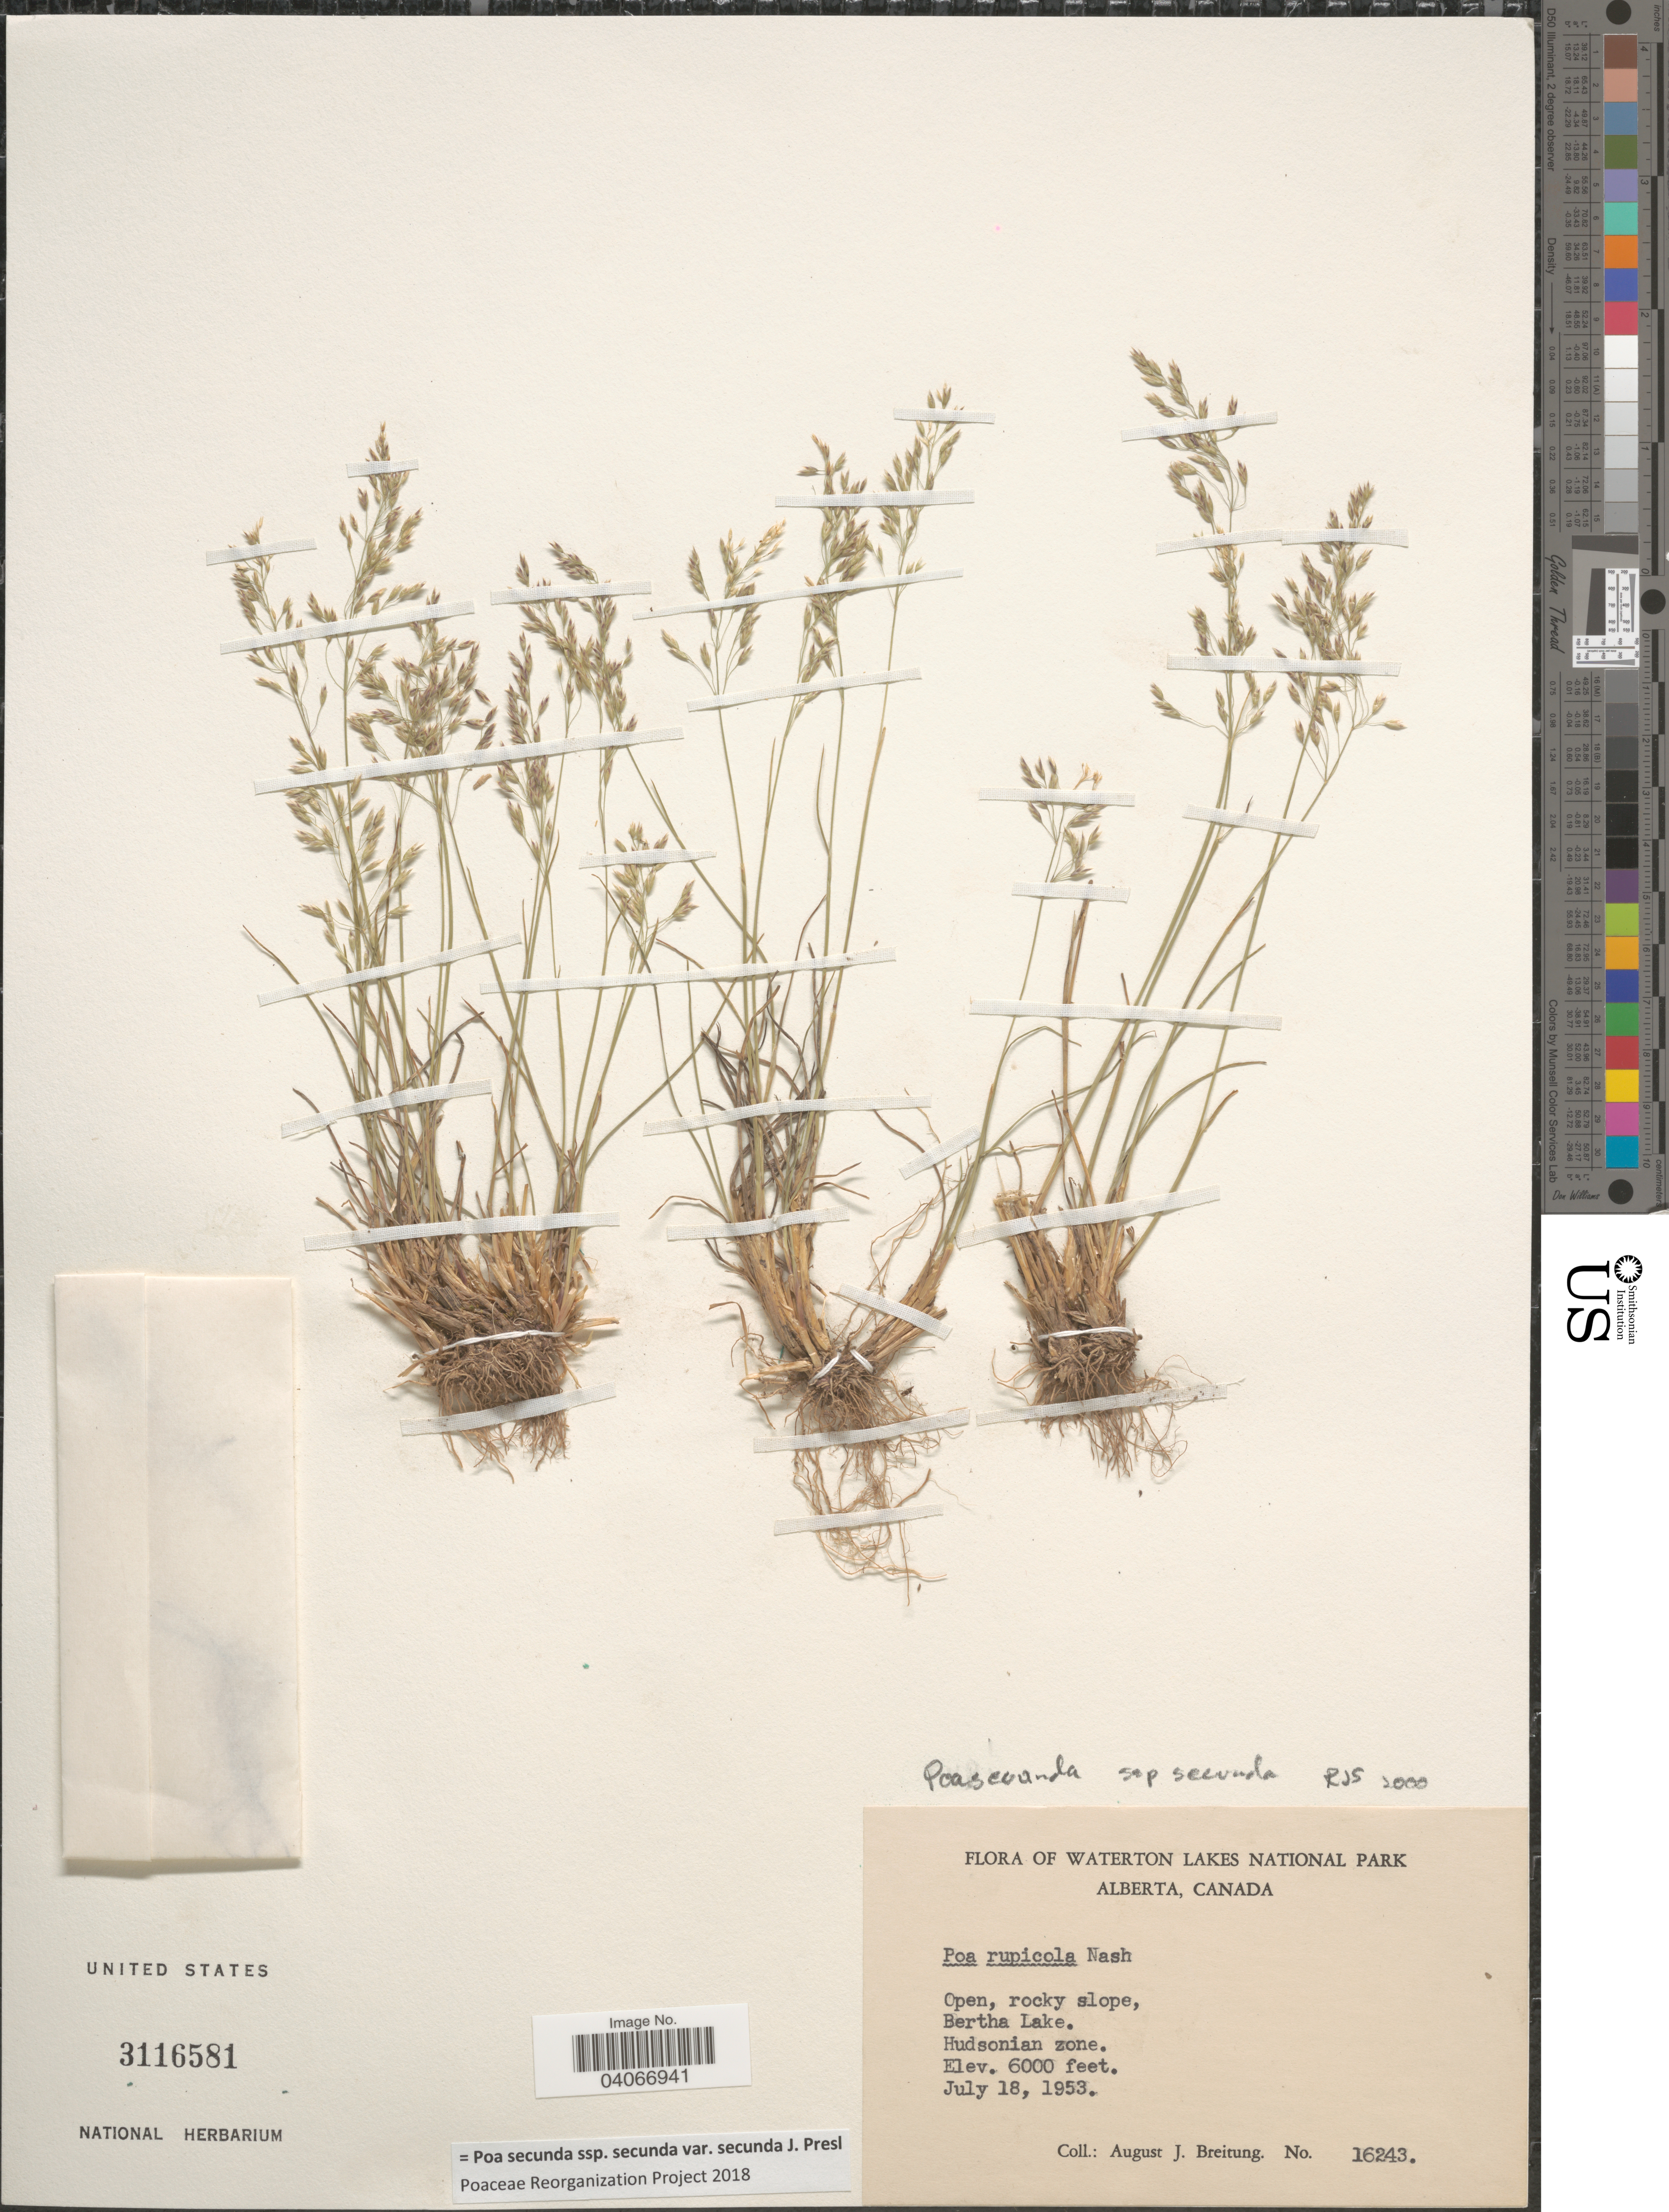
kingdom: Plantae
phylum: Tracheophyta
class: Liliopsida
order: Poales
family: Poaceae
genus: Poa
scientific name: Poa secunda subsp. secunda var. secunda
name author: J. Presl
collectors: A. Breitung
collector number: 16243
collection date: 1953-07-18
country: Canada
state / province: Alberta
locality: Waterton Lakes National Park. Open, rocky slope, Bertha Lake. Hudsonian zone.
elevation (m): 1829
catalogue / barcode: US 3116581